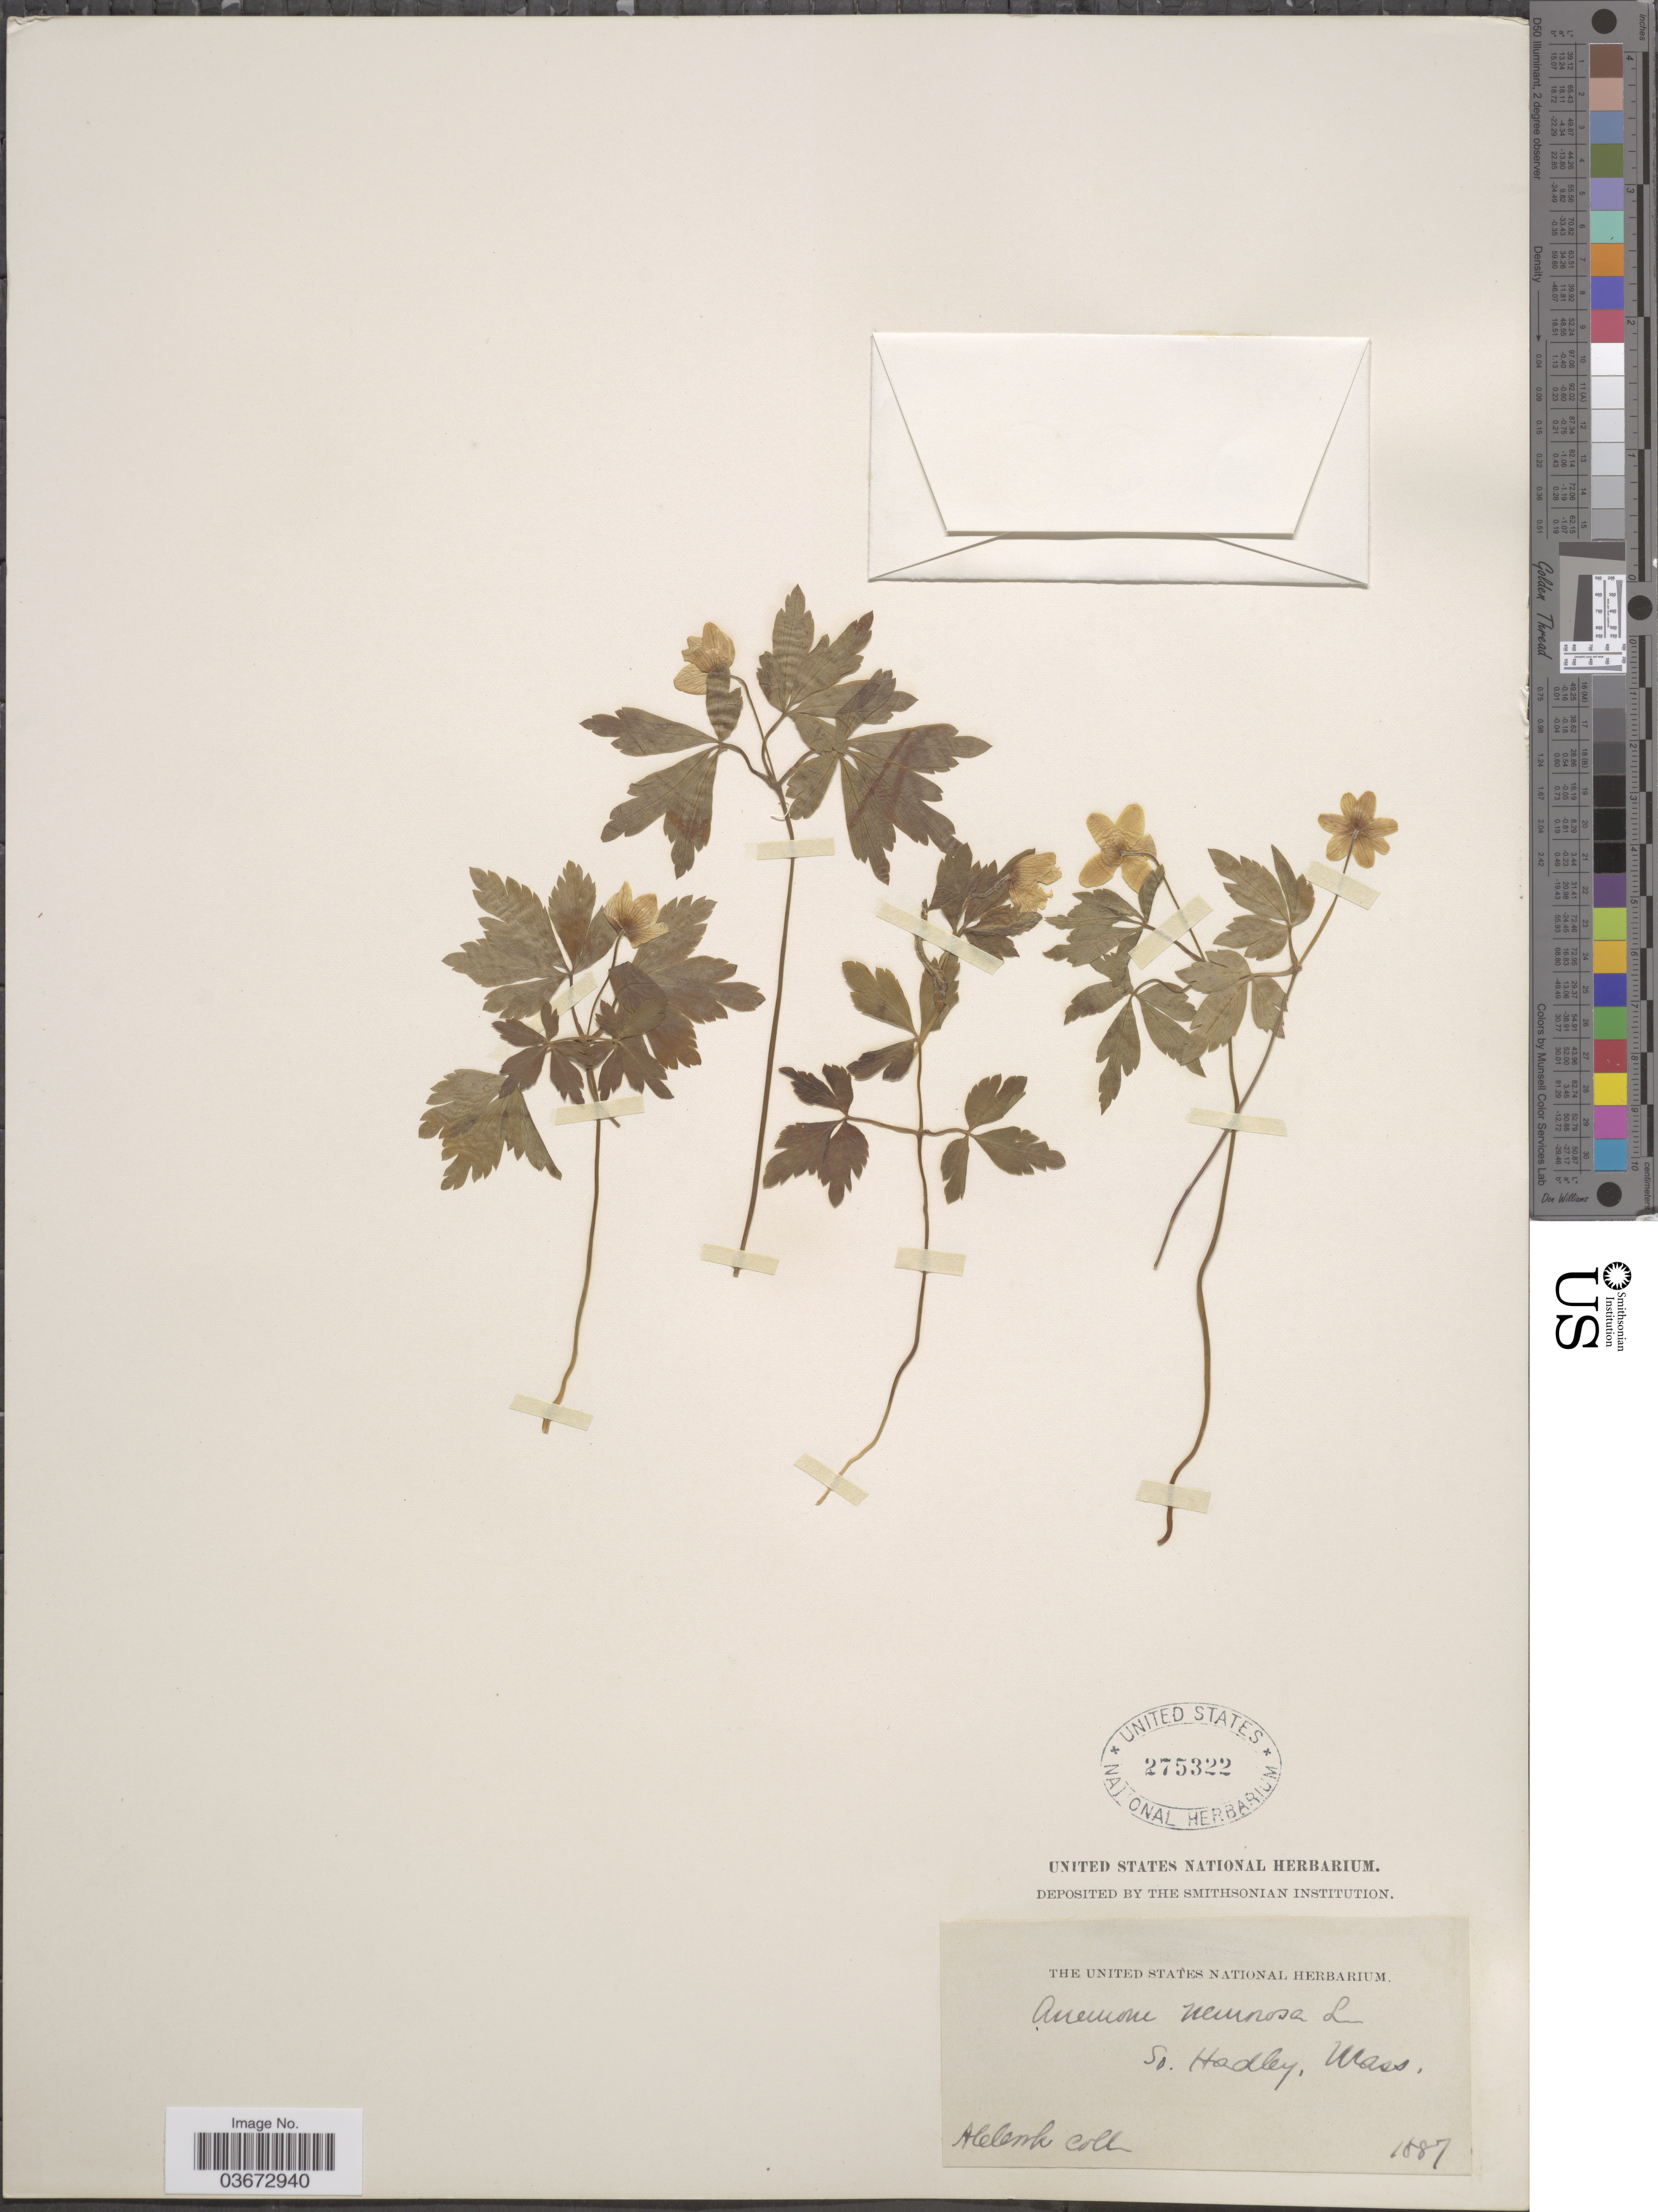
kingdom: Plantae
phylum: Tracheophyta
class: Magnoliopsida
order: Ranunculales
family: Ranunculaceae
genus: Anemone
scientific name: Anemone quinquefolia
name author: L.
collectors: A. Cook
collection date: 1887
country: United States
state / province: Massachusetts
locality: So. Hadley.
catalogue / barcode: US 275322